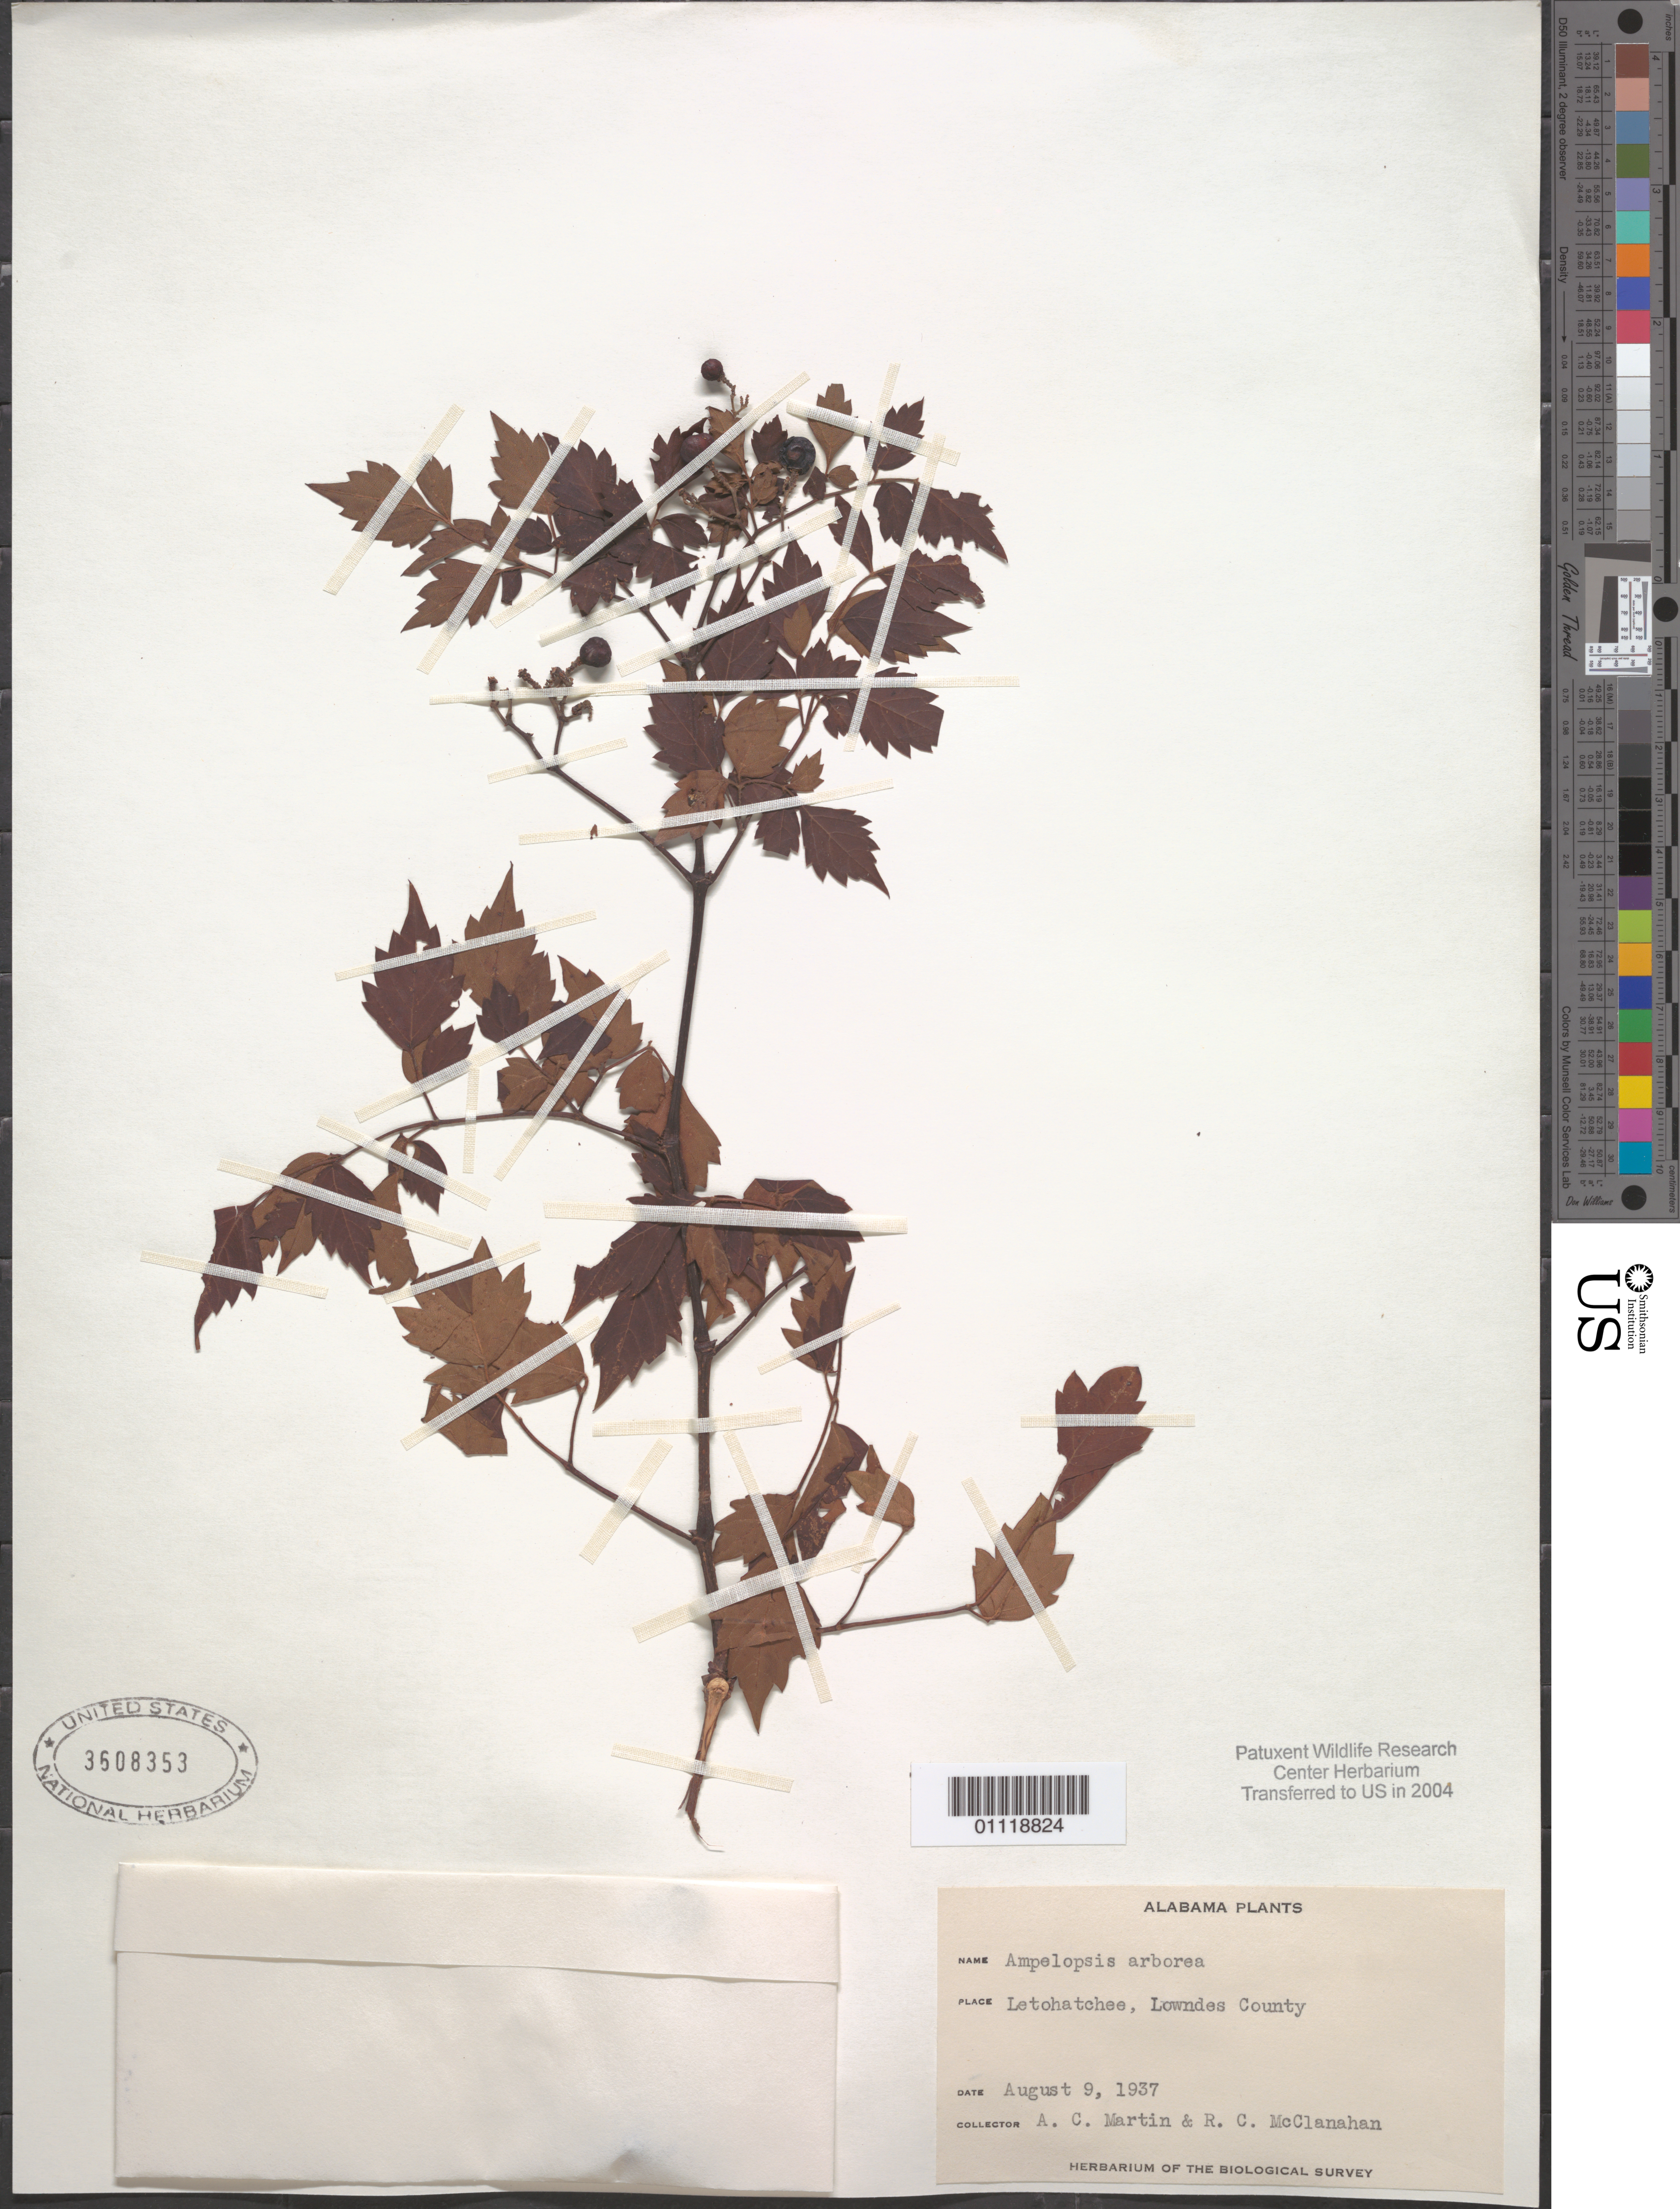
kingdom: Plantae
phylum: Tracheophyta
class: Magnoliopsida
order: Vitales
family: Vitaceae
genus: Ampelopsis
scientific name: Ampelopsis arborea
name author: (L.) Koehne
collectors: A. C. Martin & R. McClanahan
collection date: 1937-08-09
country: United States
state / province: Alabama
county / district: Lowndes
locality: Letohatchee.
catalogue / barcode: US 3608353